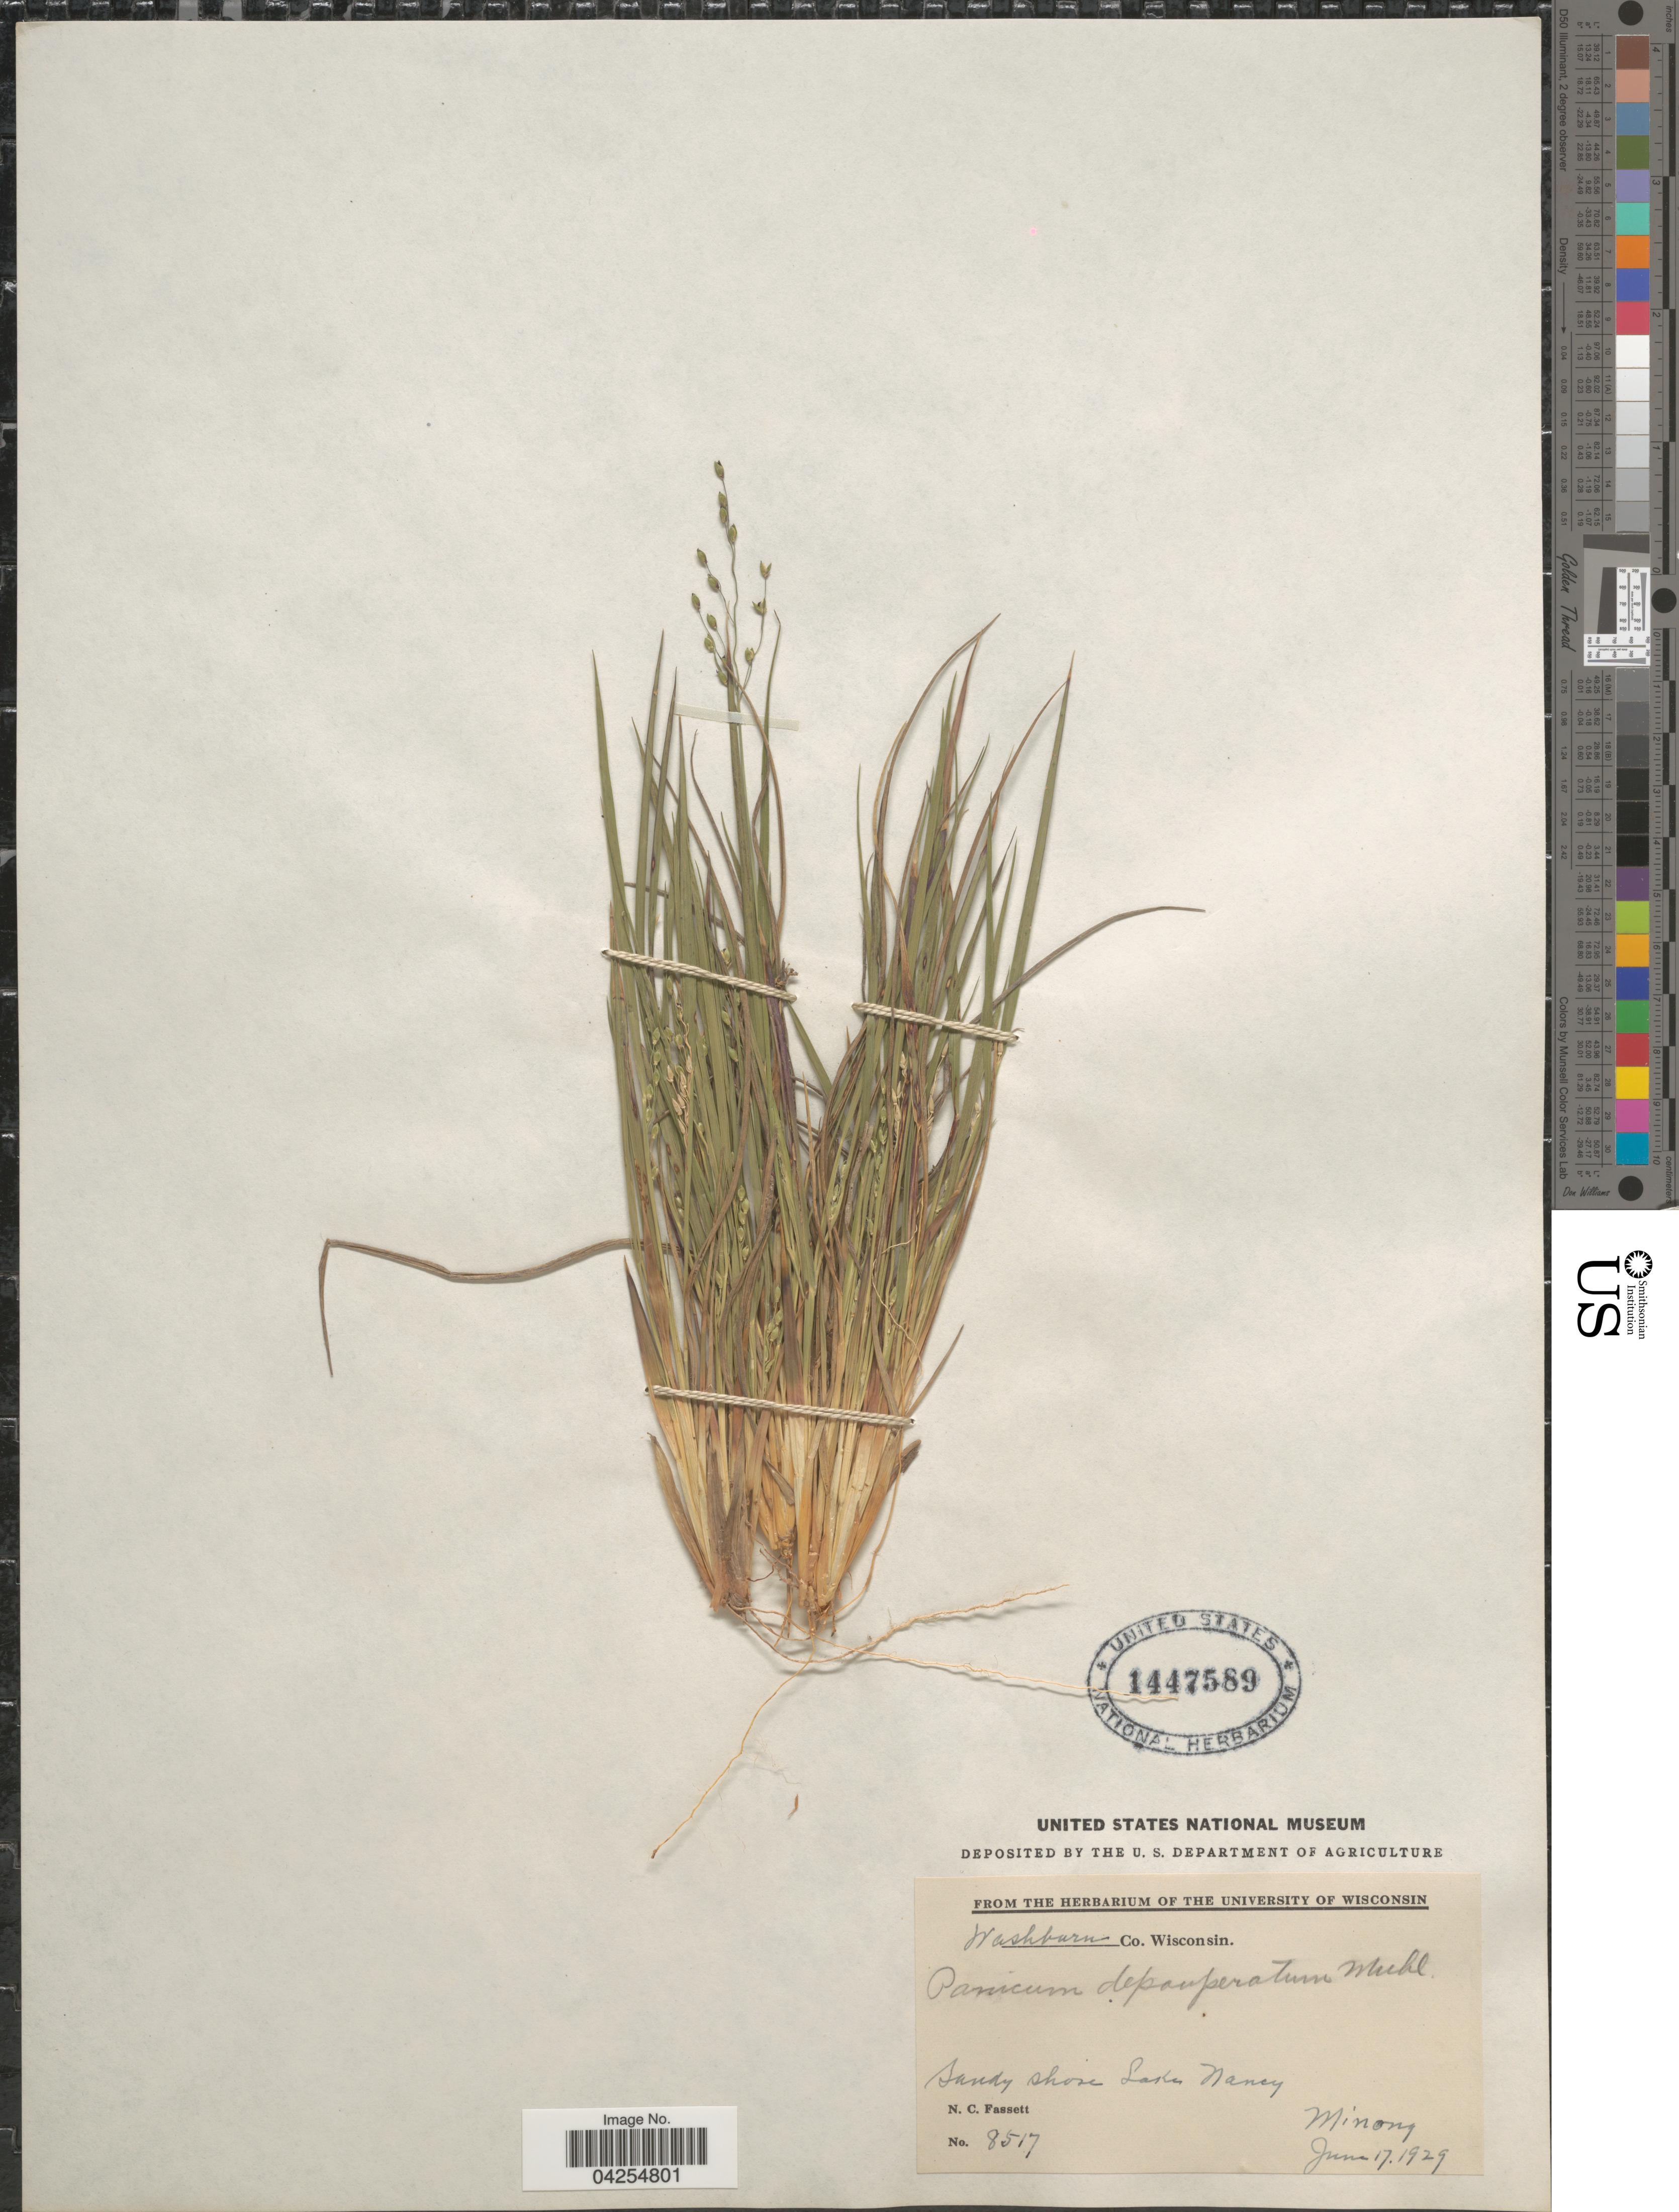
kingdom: Plantae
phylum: Tracheophyta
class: Liliopsida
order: Poales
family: Poaceae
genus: Dichanthelium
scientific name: Dichanthelium depauperatum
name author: (Muhl.) Gould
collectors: N. C. Fassett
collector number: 8517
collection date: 1929-06-17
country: United States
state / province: Wisconsin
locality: Washburn Co. Sandy shore Lake Nancy. Minong.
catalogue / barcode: US 1447589